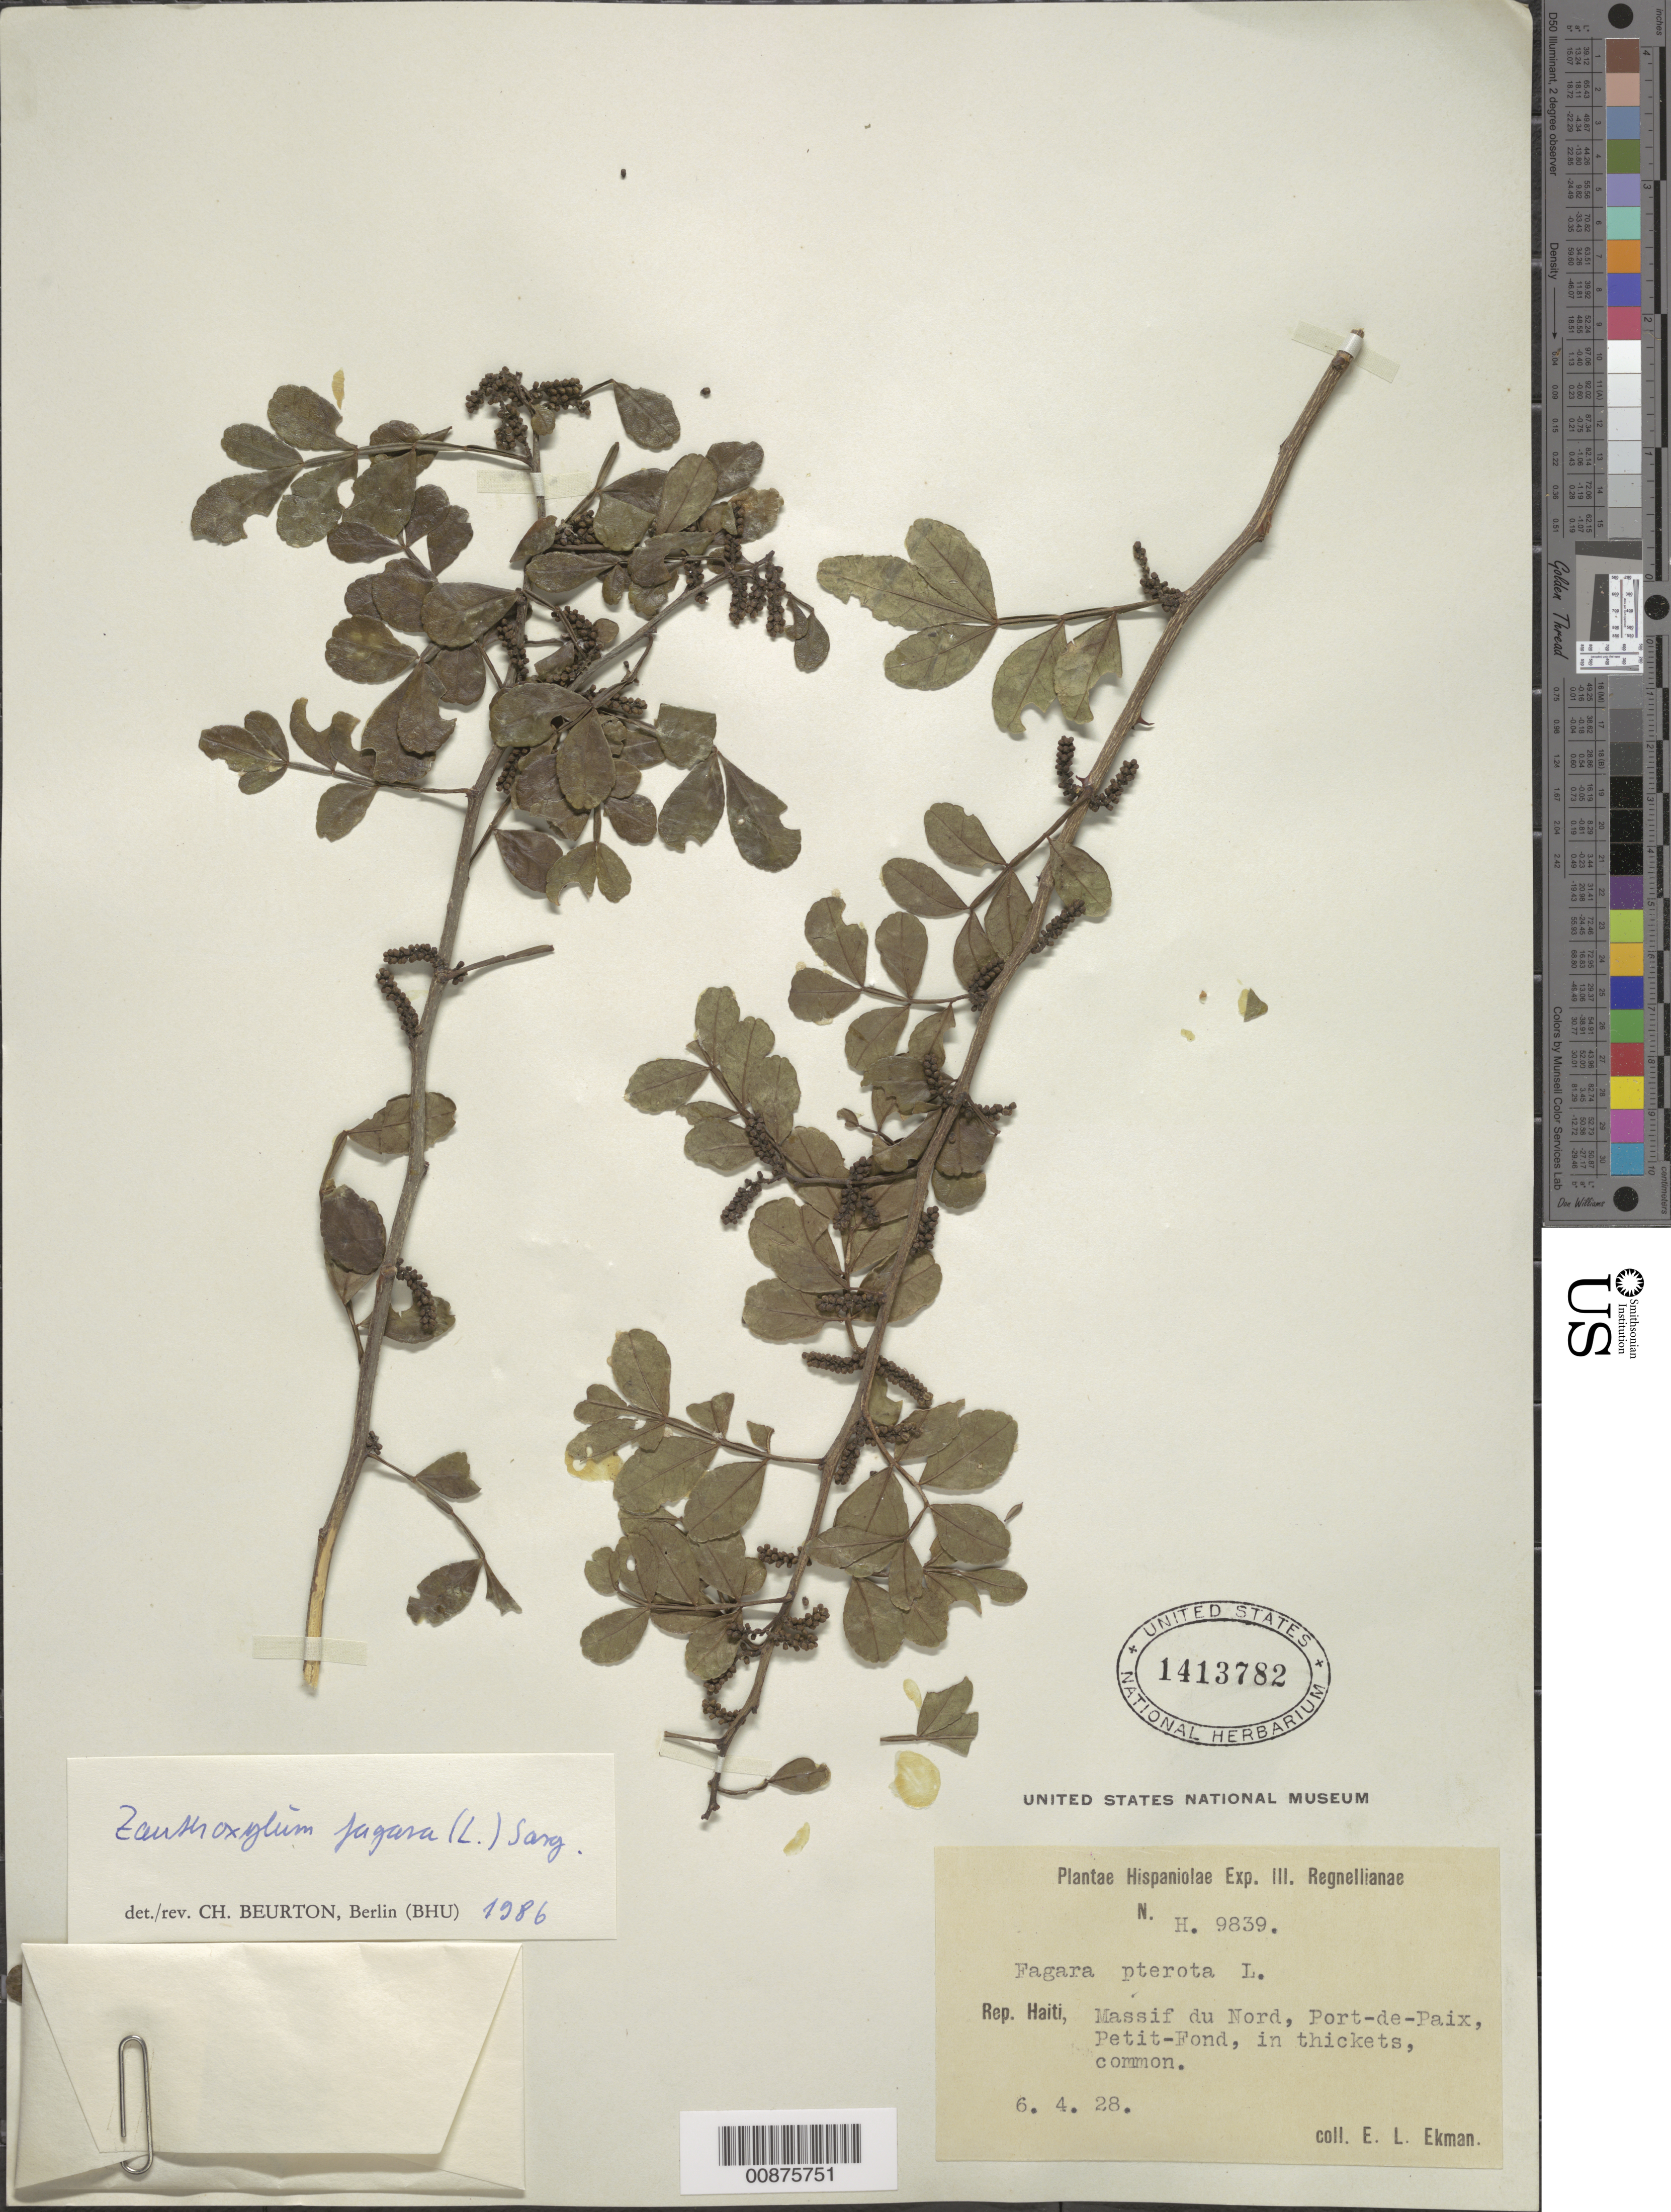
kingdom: Plantae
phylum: Tracheophyta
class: Magnoliopsida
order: Sapindales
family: Rutaceae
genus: Zanthoxylum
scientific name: Zanthoxylum fagara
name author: (L.) Sarg.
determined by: Beurton, CH., (BHU), Museum fur Naturkunde der Humboldt Universitat zu Berlin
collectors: E. L. Ekman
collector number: H 9839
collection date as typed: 06 Apr 1928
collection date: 1928-04-06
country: Haiti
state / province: Nord-Ouest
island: Hispaniola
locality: Massif du Nord, Port de Paix, Petit Fond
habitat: In thickets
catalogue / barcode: US 1413782